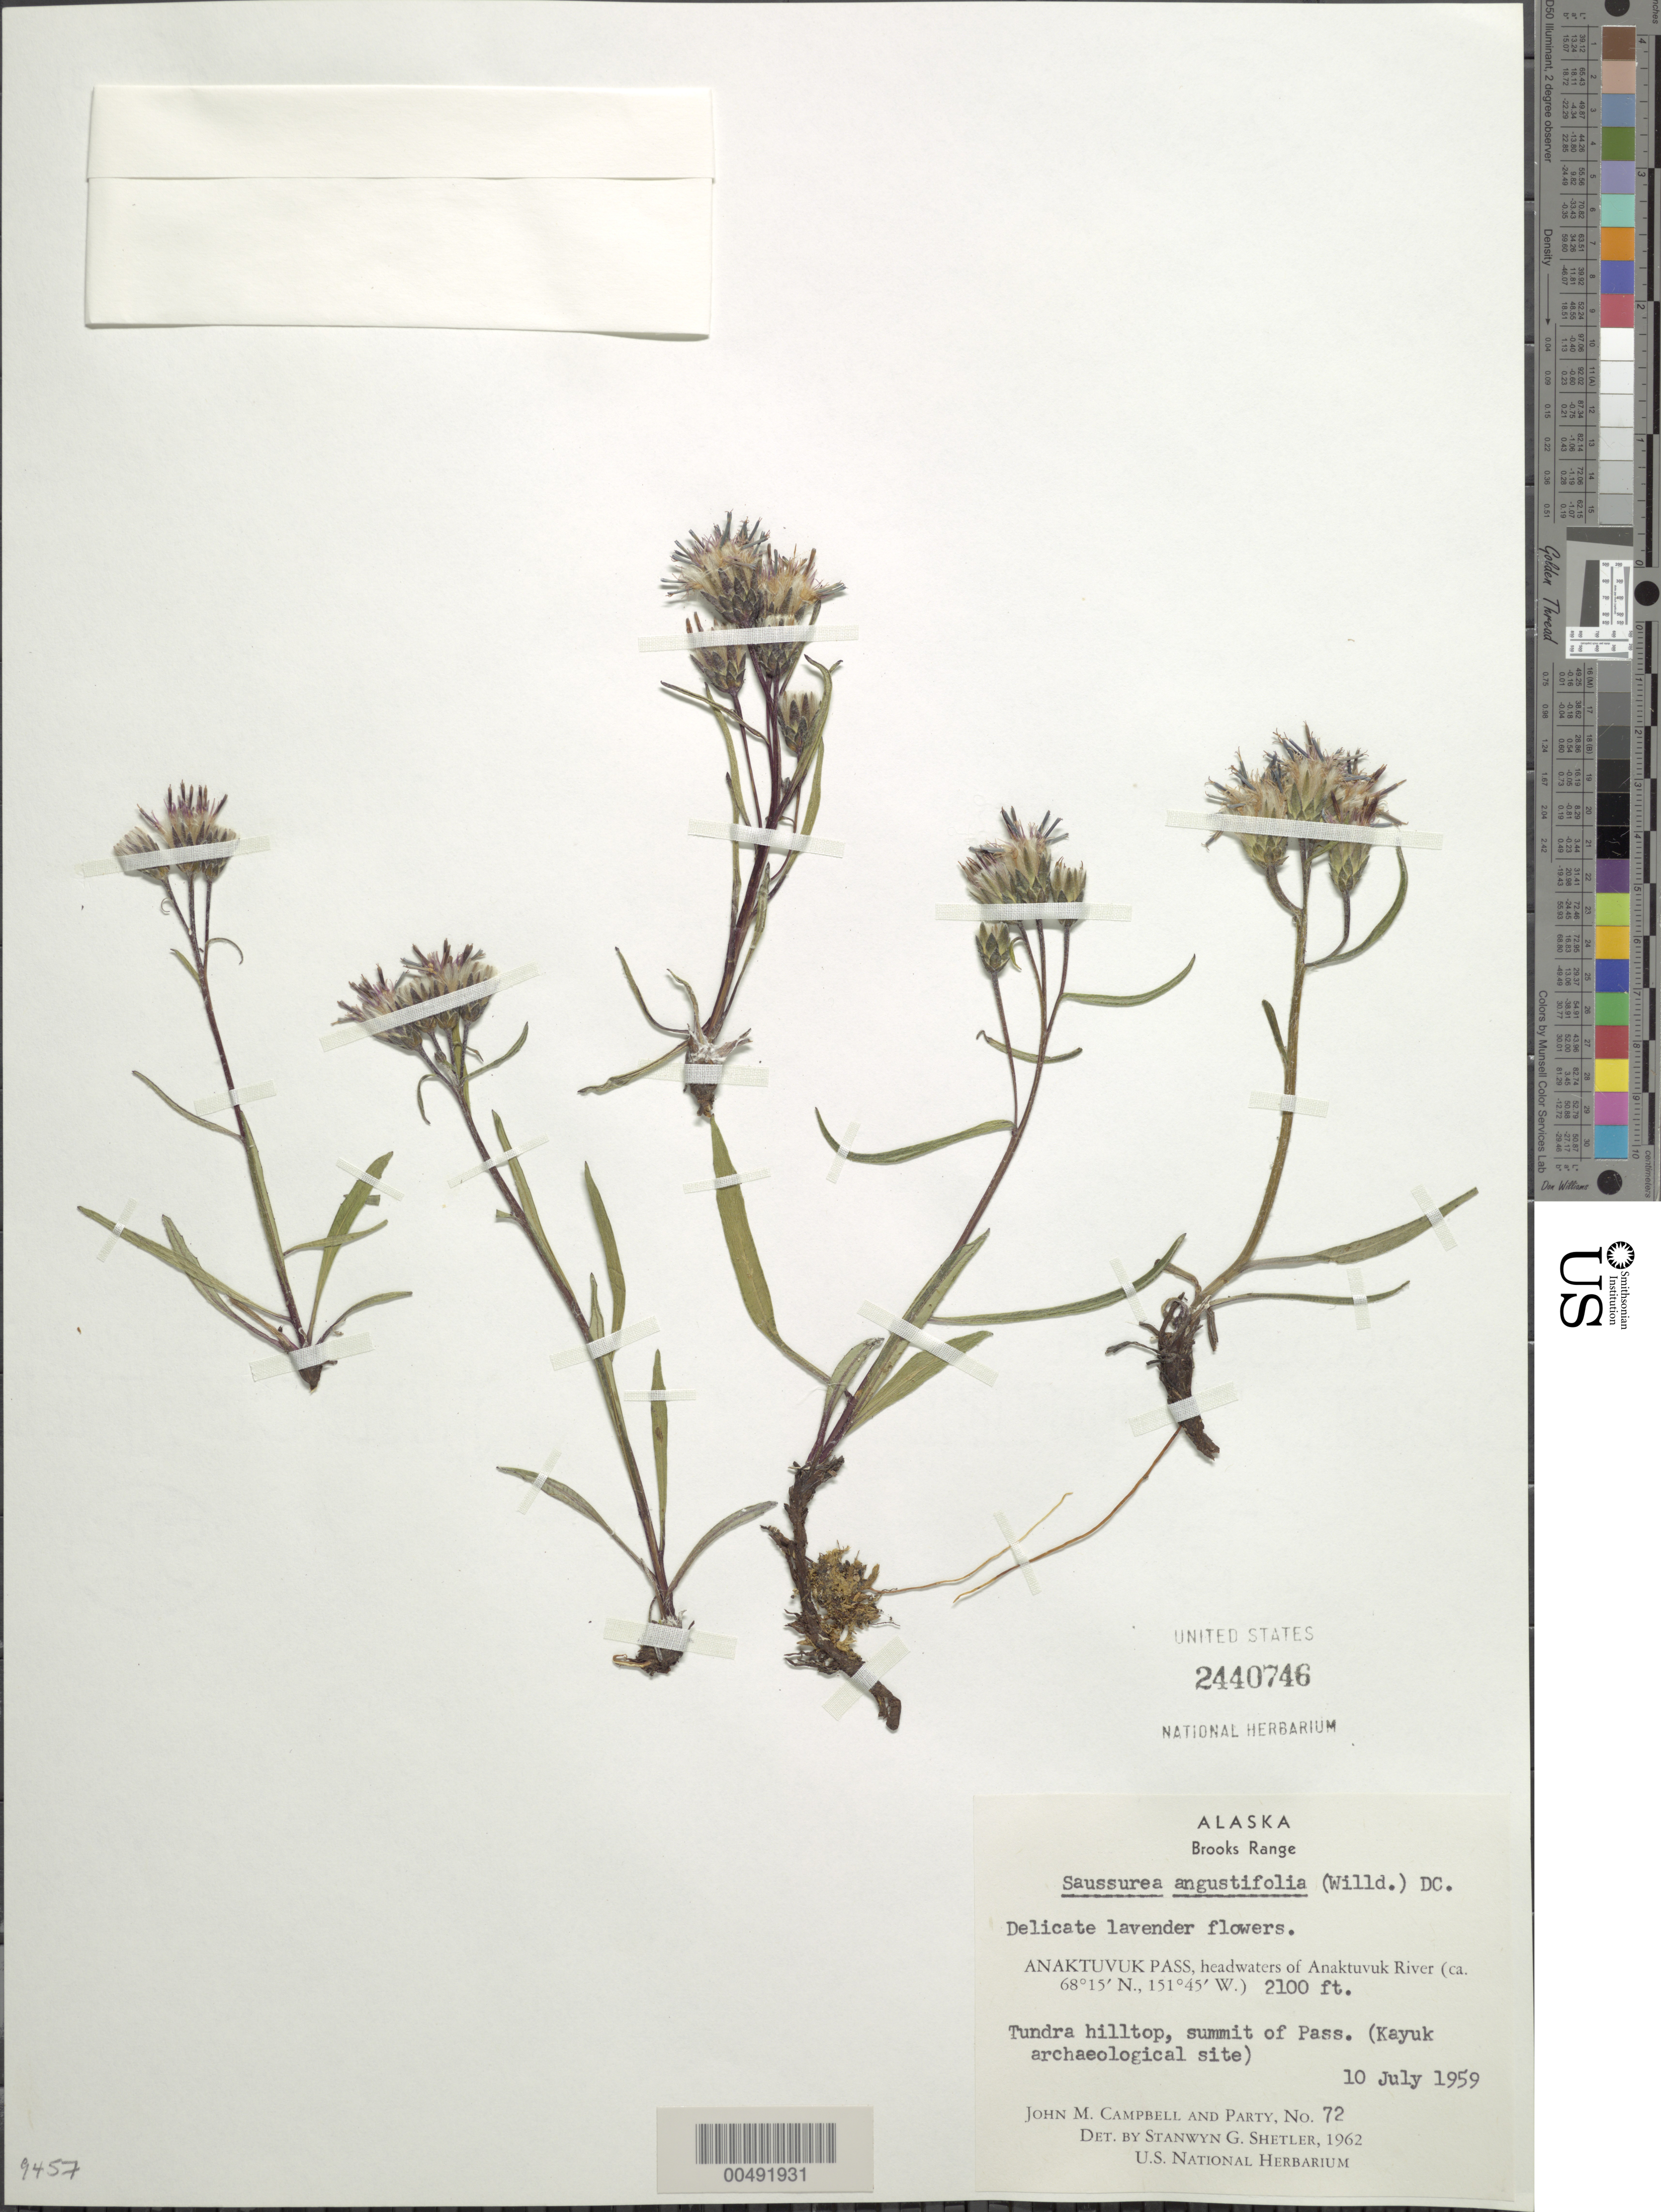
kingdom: Plantae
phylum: Tracheophyta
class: Magnoliopsida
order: Asterales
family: Asteraceae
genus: Saussurea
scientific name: Saussurea angustifolia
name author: (L.) DC.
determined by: Shetler, Stanwyn G., (US), NMNH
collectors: J. M. Campbell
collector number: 72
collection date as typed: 10 Jul 1959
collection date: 1959-07-10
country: United States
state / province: Alaska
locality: Brooks Range, summit of Anaktuvuk Pass, headwaters of Anaktuvuk River, Kayuk Archeological Site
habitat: tundra hilltop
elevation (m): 640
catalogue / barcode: US 2440746